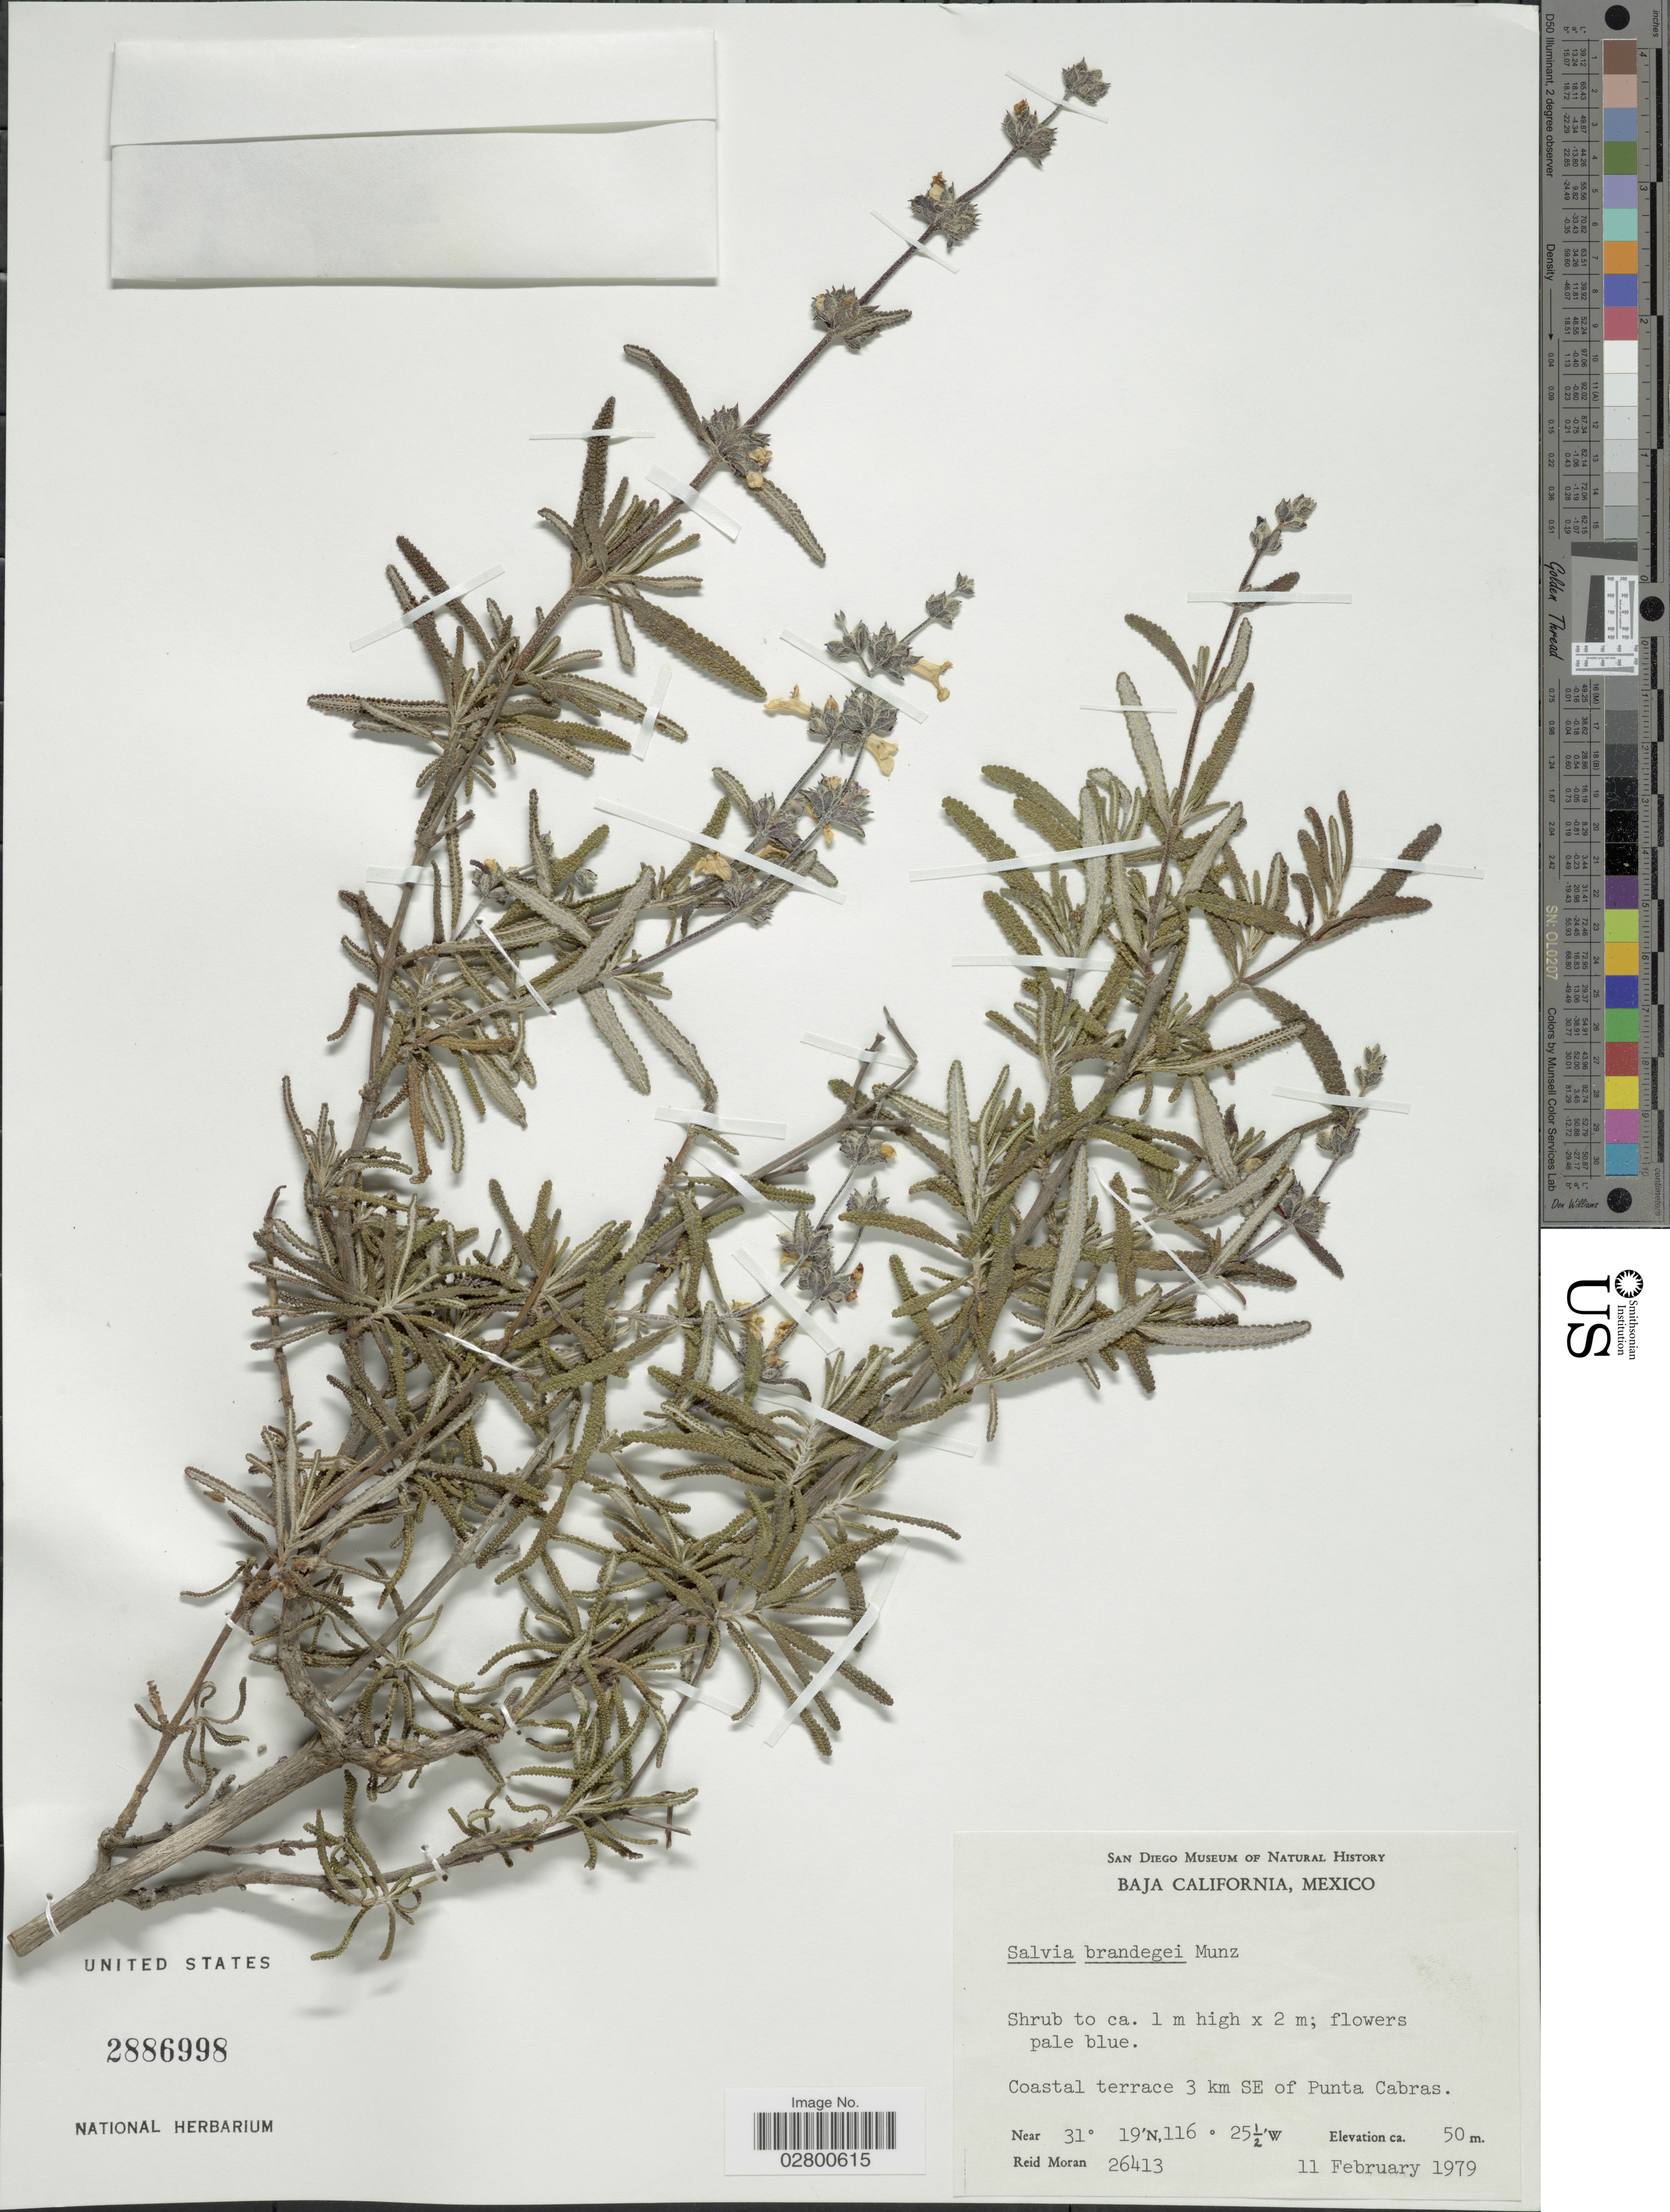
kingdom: Plantae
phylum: Tracheophyta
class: Magnoliopsida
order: Lamiales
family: Lamiaceae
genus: Salvia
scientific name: Salvia brandegeei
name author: Munz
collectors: R. V. Moran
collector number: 26413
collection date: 1979-02-11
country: Mexico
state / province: Baja California Norte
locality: Coastal terrace 3 km SE of Puntu Cabras.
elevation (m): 50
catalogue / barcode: US 2886998